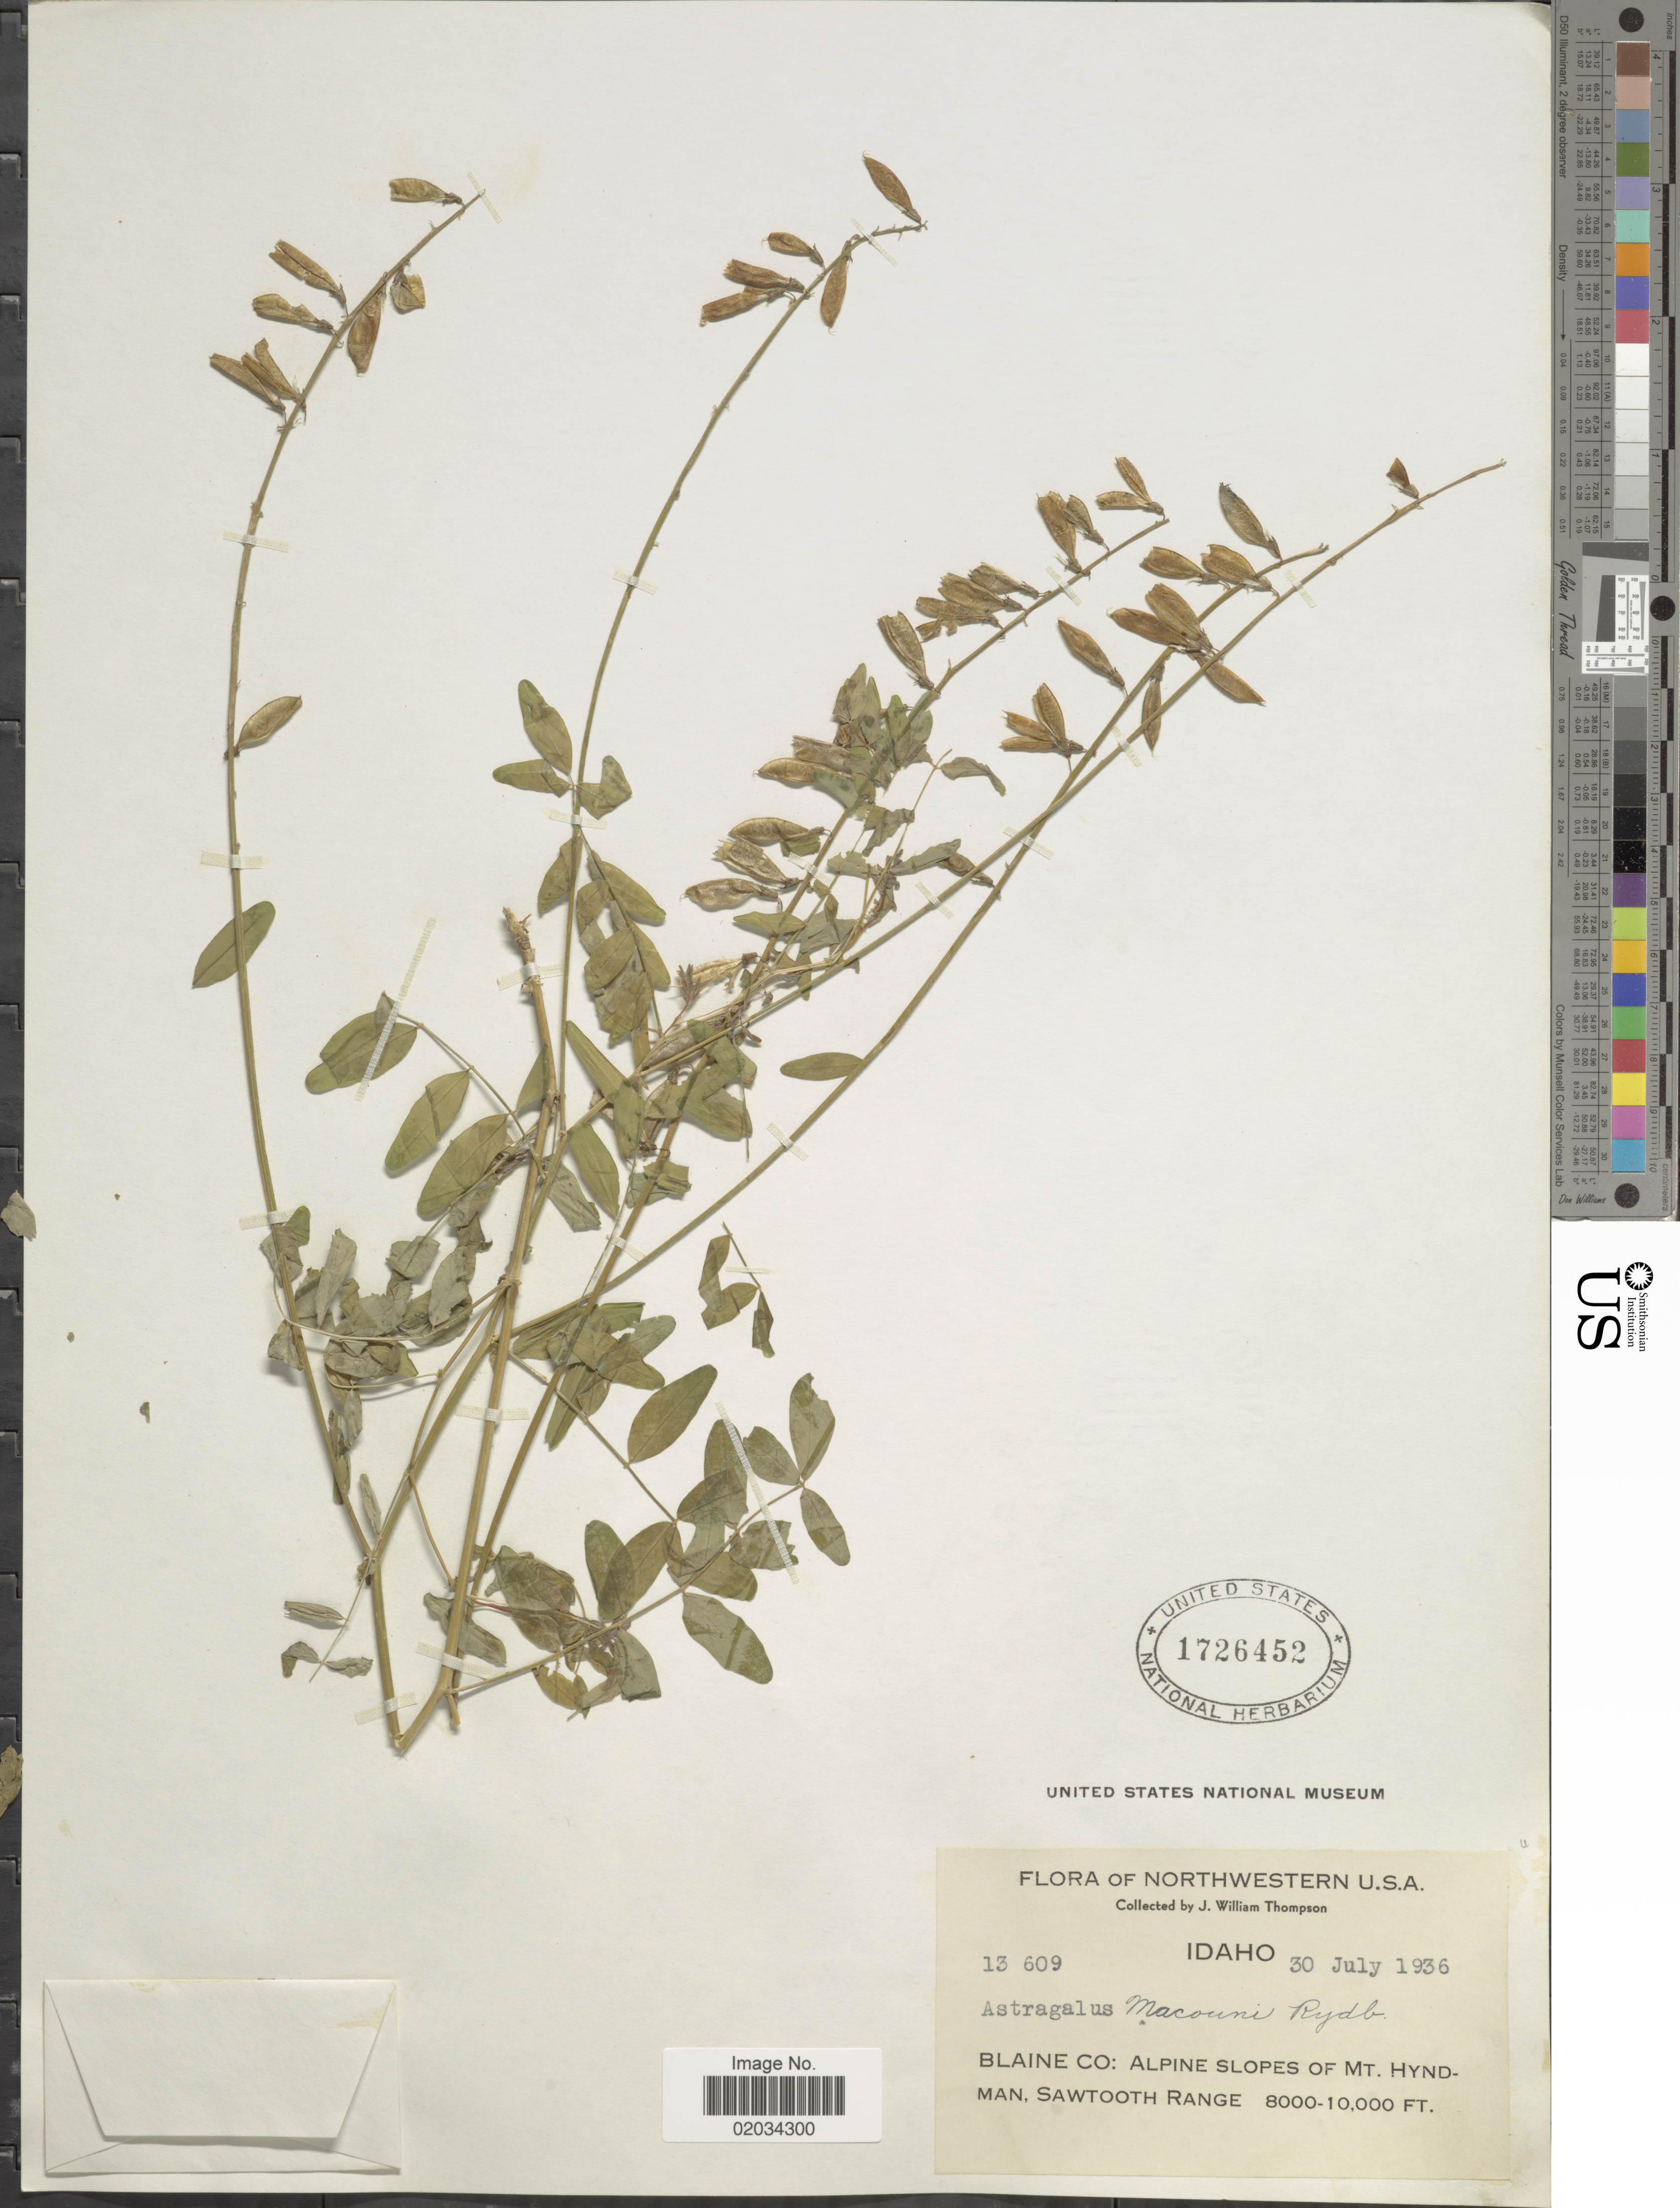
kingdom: Plantae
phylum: Tracheophyta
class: Magnoliopsida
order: Fabales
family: Fabaceae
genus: Astragalus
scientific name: Astragalus robbinsii var. minor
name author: (Hook.) Barneby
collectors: J. W. Thompson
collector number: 13609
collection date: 1936-07-30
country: United States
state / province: Idaho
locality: Northwestern U.S.A., Blaine Co., alpine slopes of Mt. Hyndman, Satooth Range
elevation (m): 2438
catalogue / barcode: US 1726452